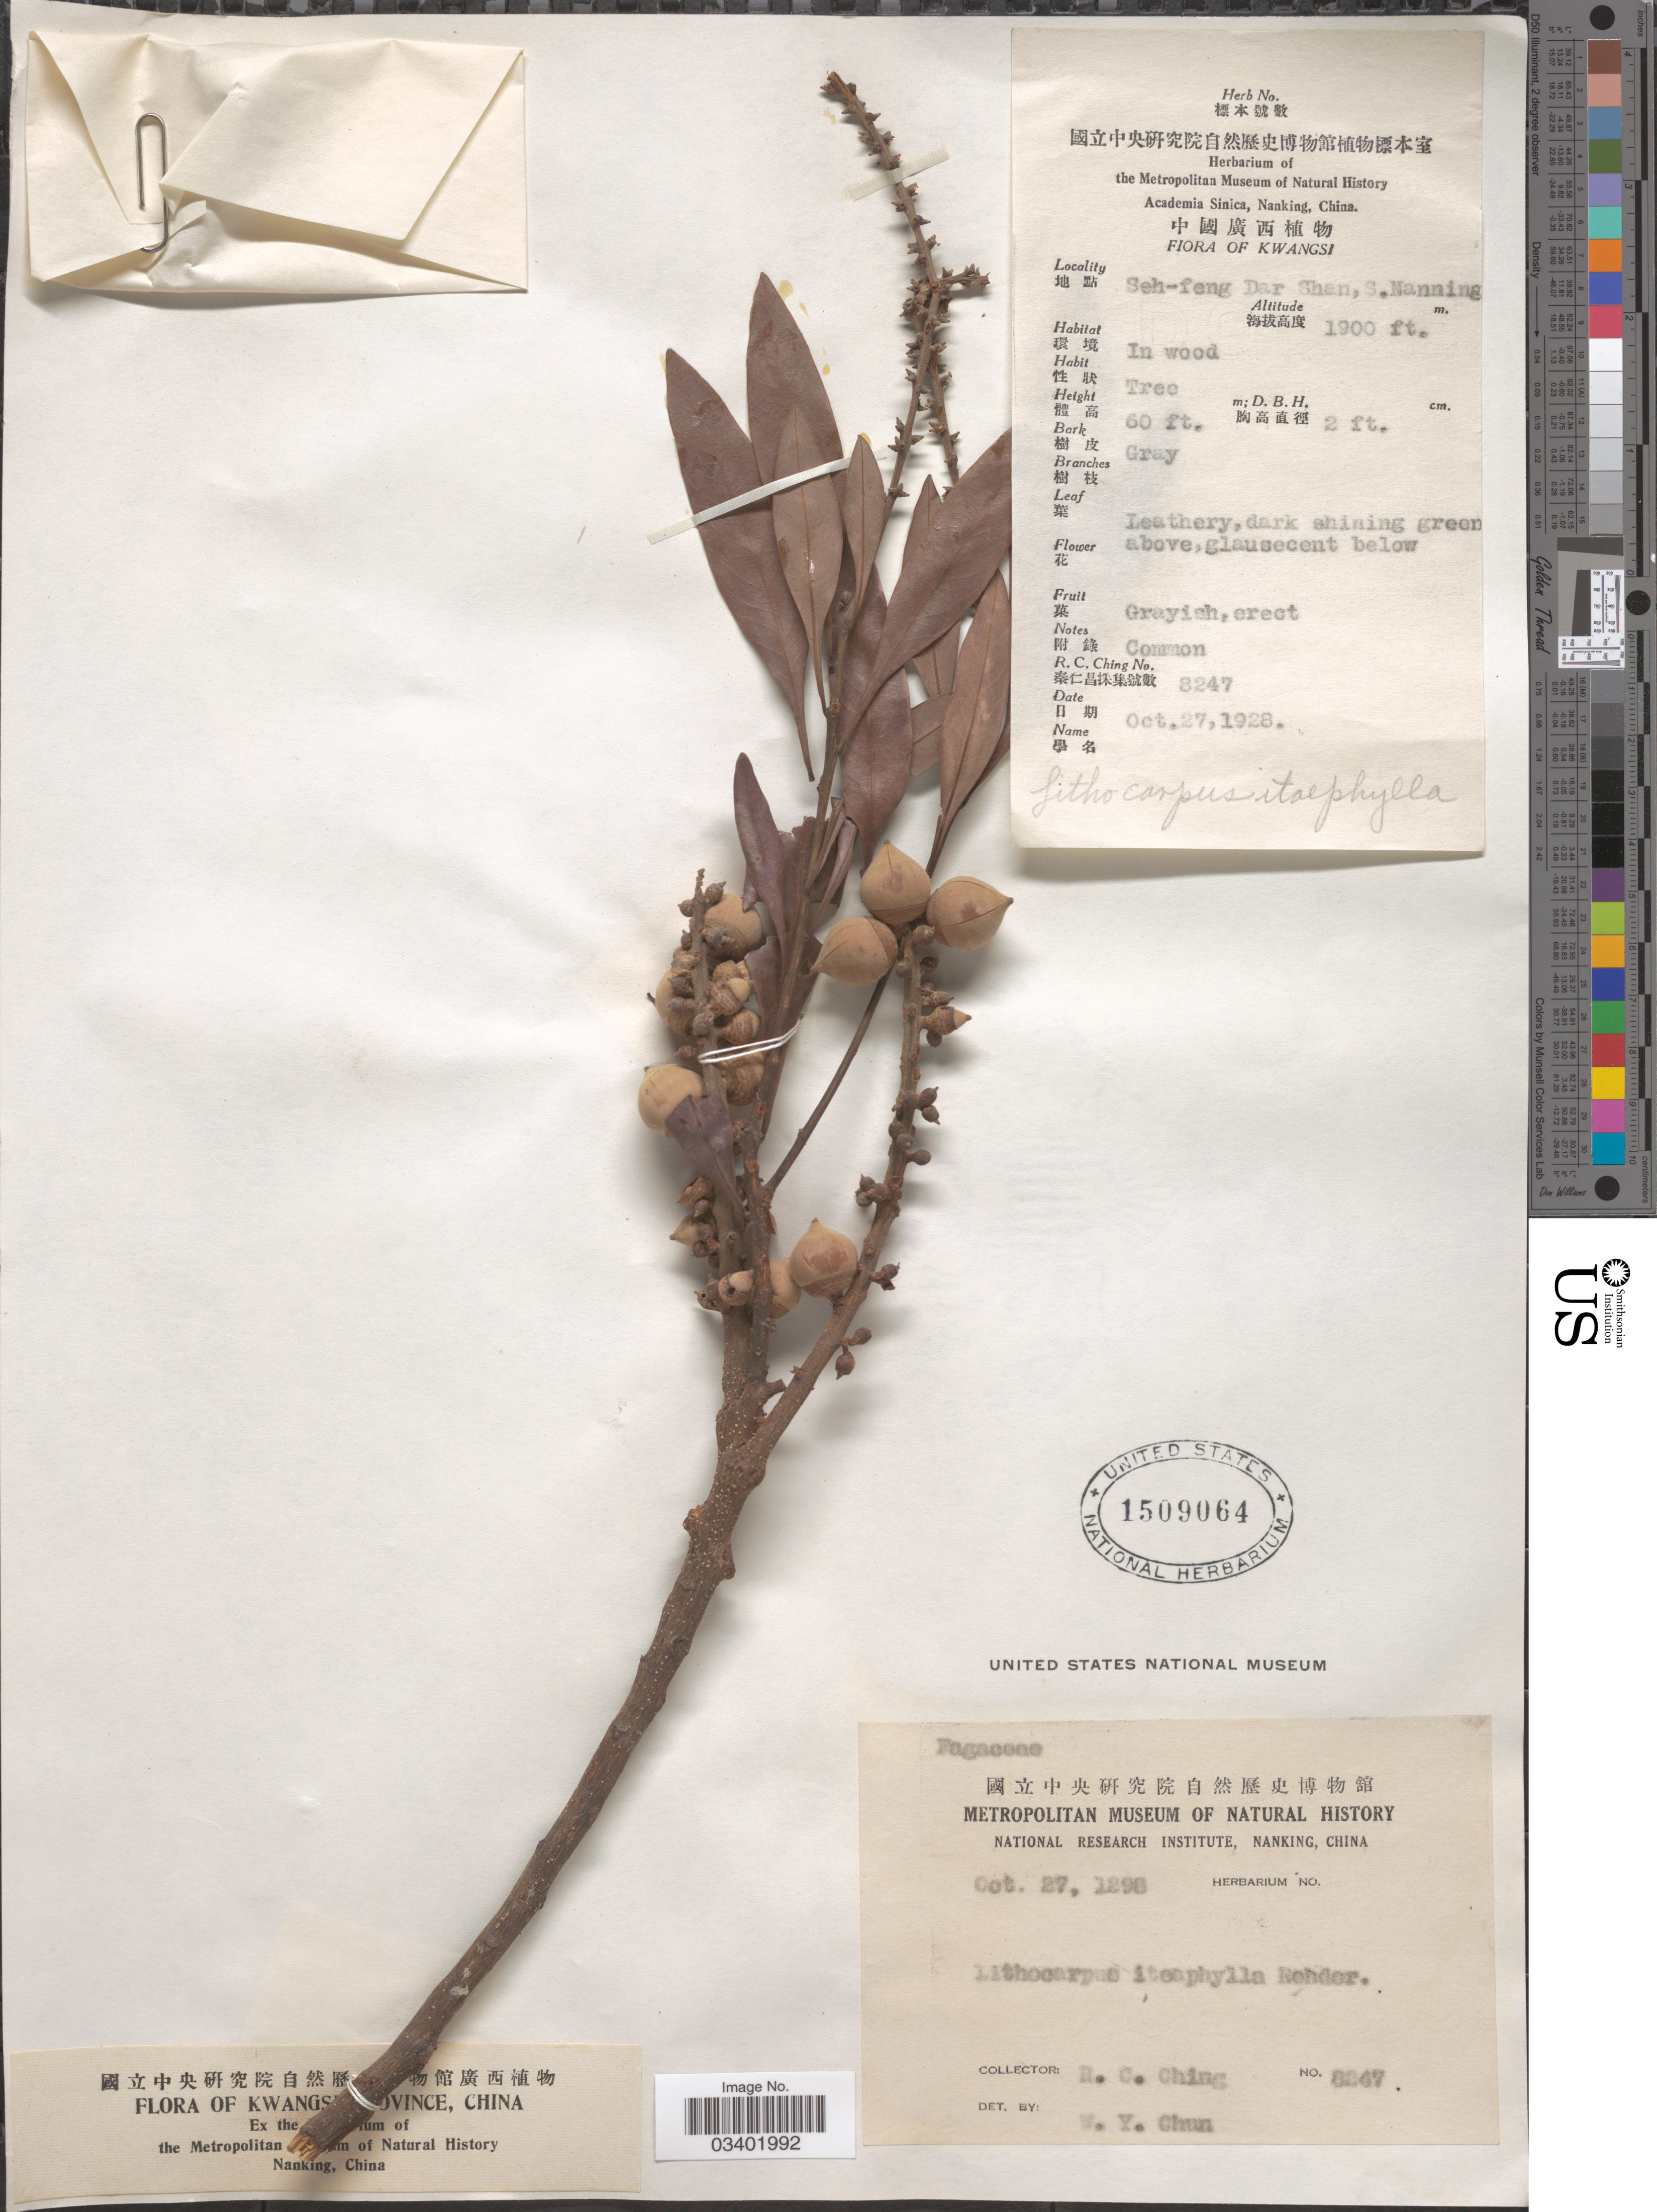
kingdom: Plantae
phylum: Tracheophyta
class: Magnoliopsida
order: Fagales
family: Fagaceae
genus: Lithocarpus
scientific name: Lithocarpus iteaphyllus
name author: (Hance) Rehder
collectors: R. C. Ching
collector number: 8247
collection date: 1898-10-27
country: China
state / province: Guangxi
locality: Kwangsi Province. Seh-feng Dar Shan, S. Nanning.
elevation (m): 579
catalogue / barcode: US 1509064